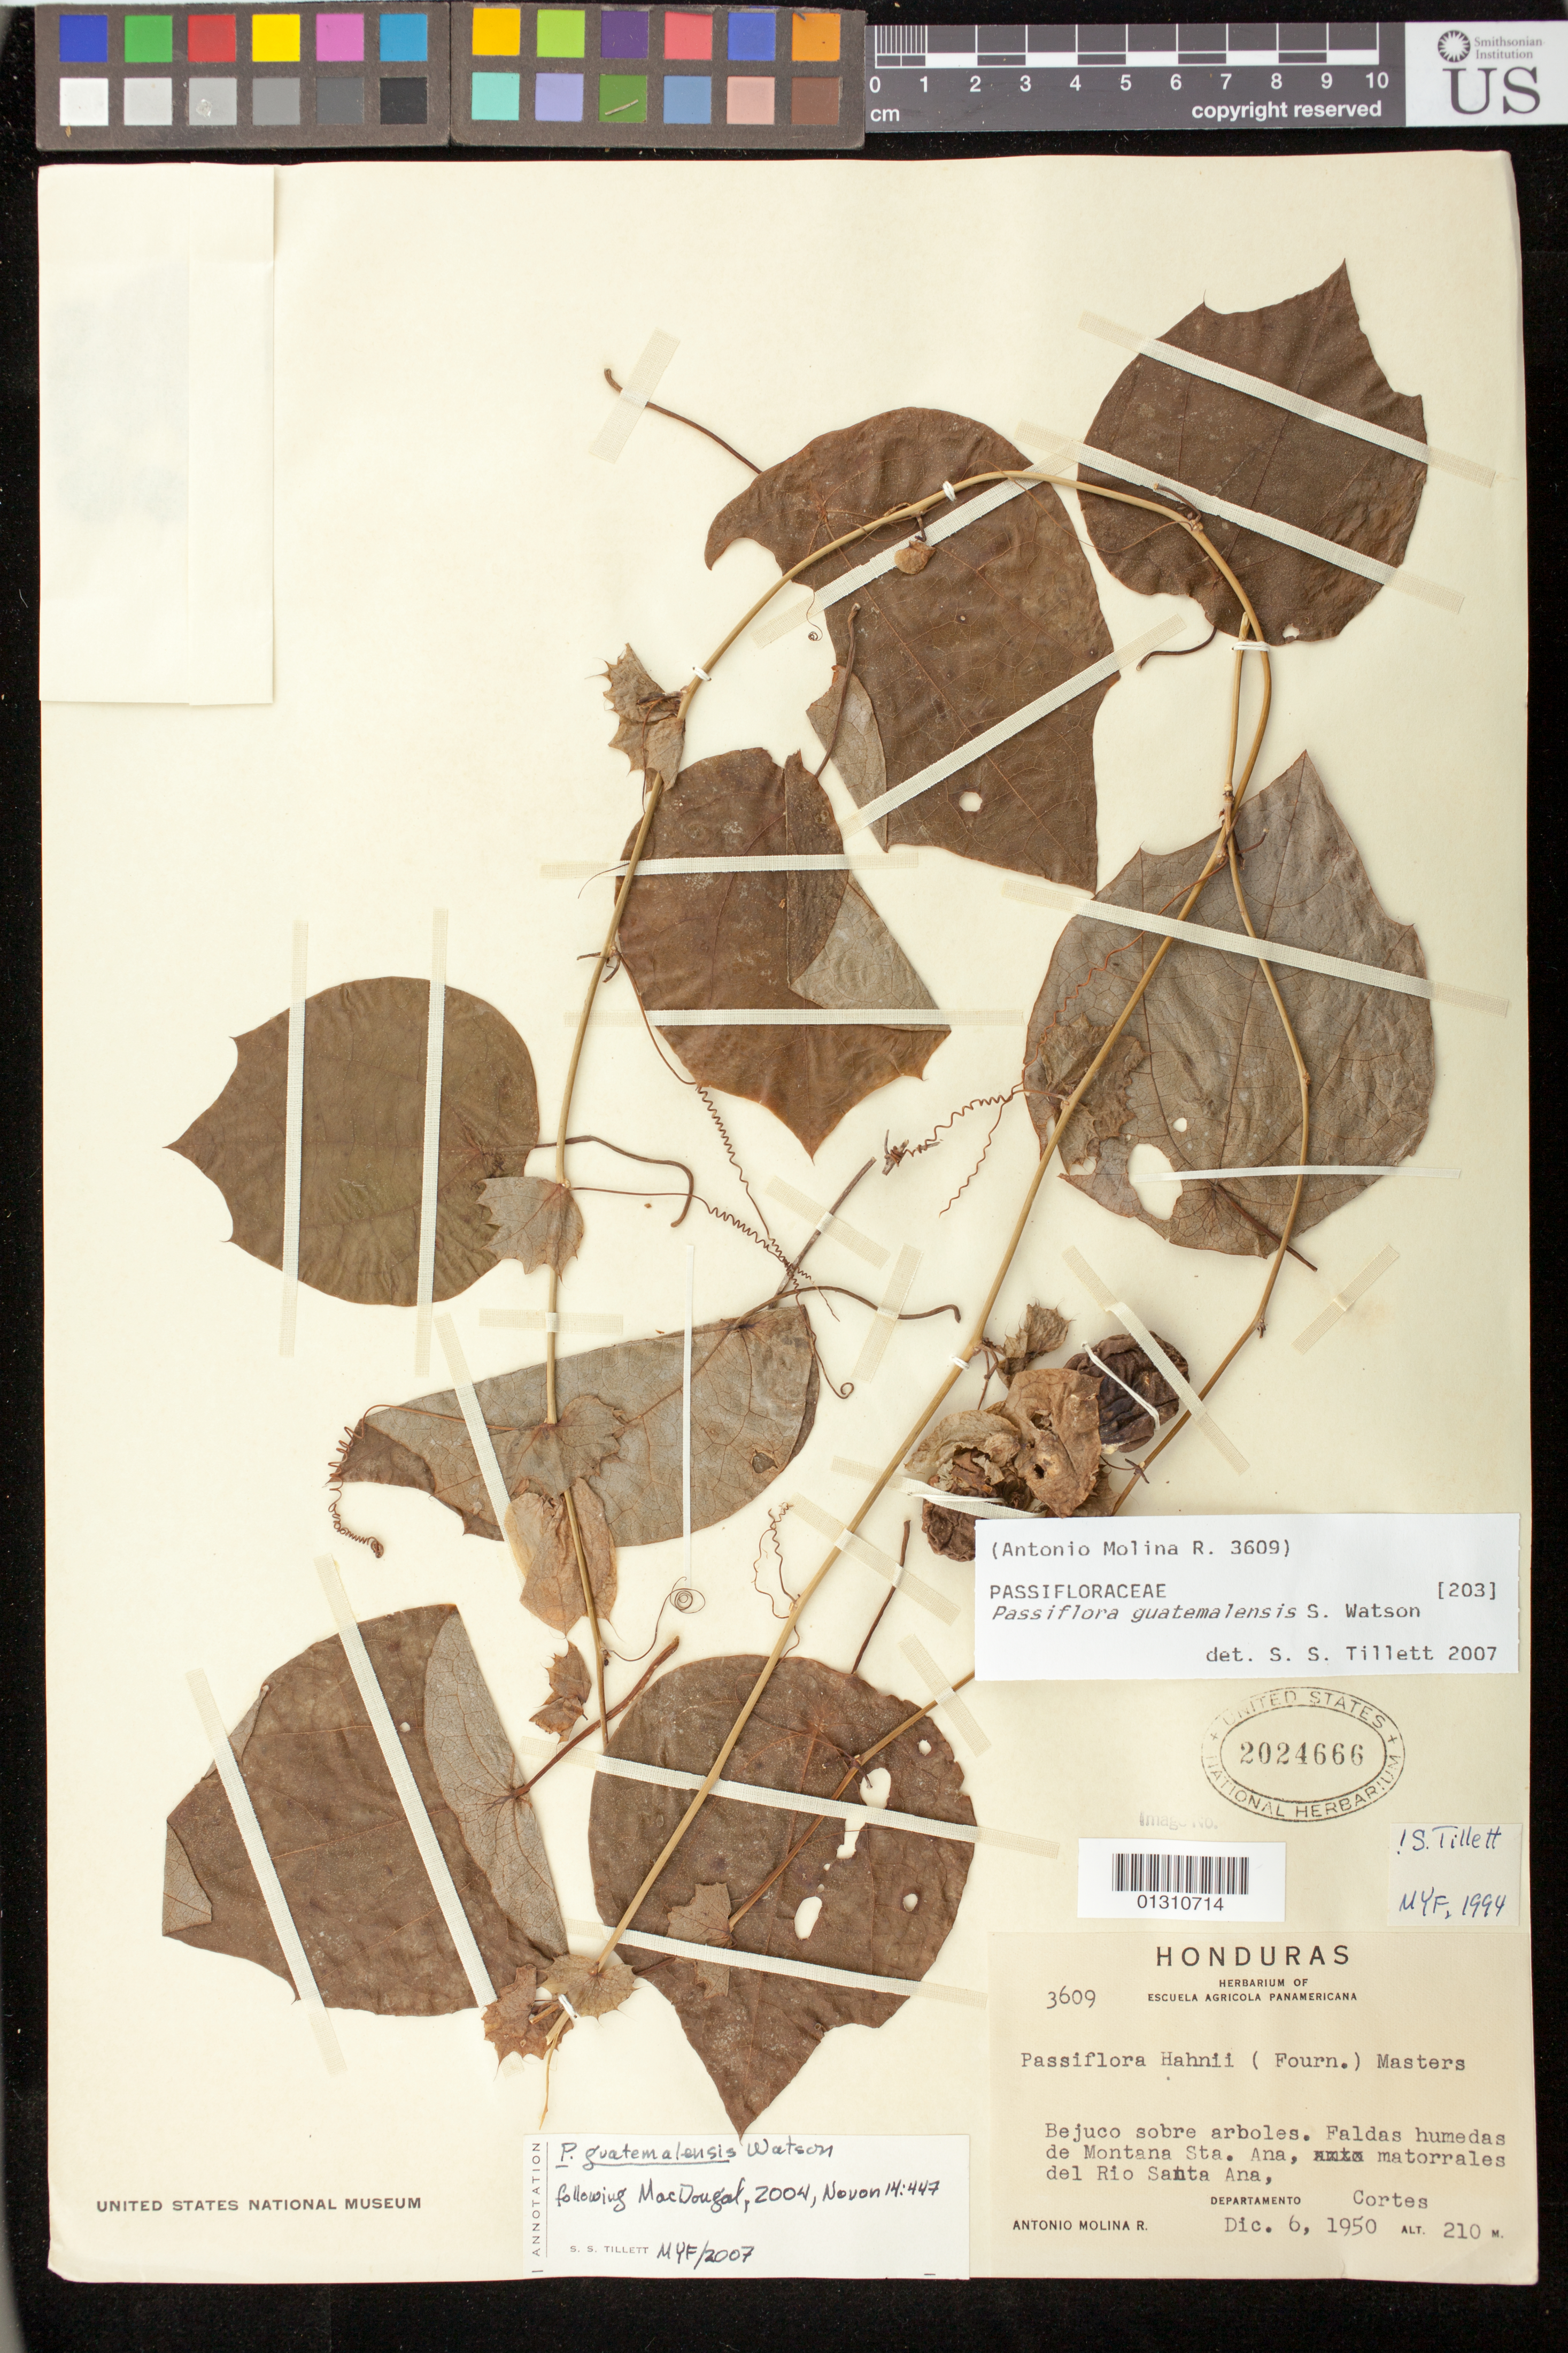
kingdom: Plantae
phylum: Tracheophyta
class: Magnoliopsida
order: Malpighiales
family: Passifloraceae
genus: Passiflora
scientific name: Passiflora guatemalensis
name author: S. Watson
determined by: Tillett, S. S.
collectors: A. Molina R.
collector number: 3609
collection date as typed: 06 Dec 1950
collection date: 1950-12-06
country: Honduras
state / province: Cortés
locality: Faldas humedas de Montana Sta. Ana, matorrales humedos de Rio Sta. Ana [Damp foothills of Montana Santa Ana, damp scrubs of Rio Santa Ana.]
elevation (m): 210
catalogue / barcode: US 2024666